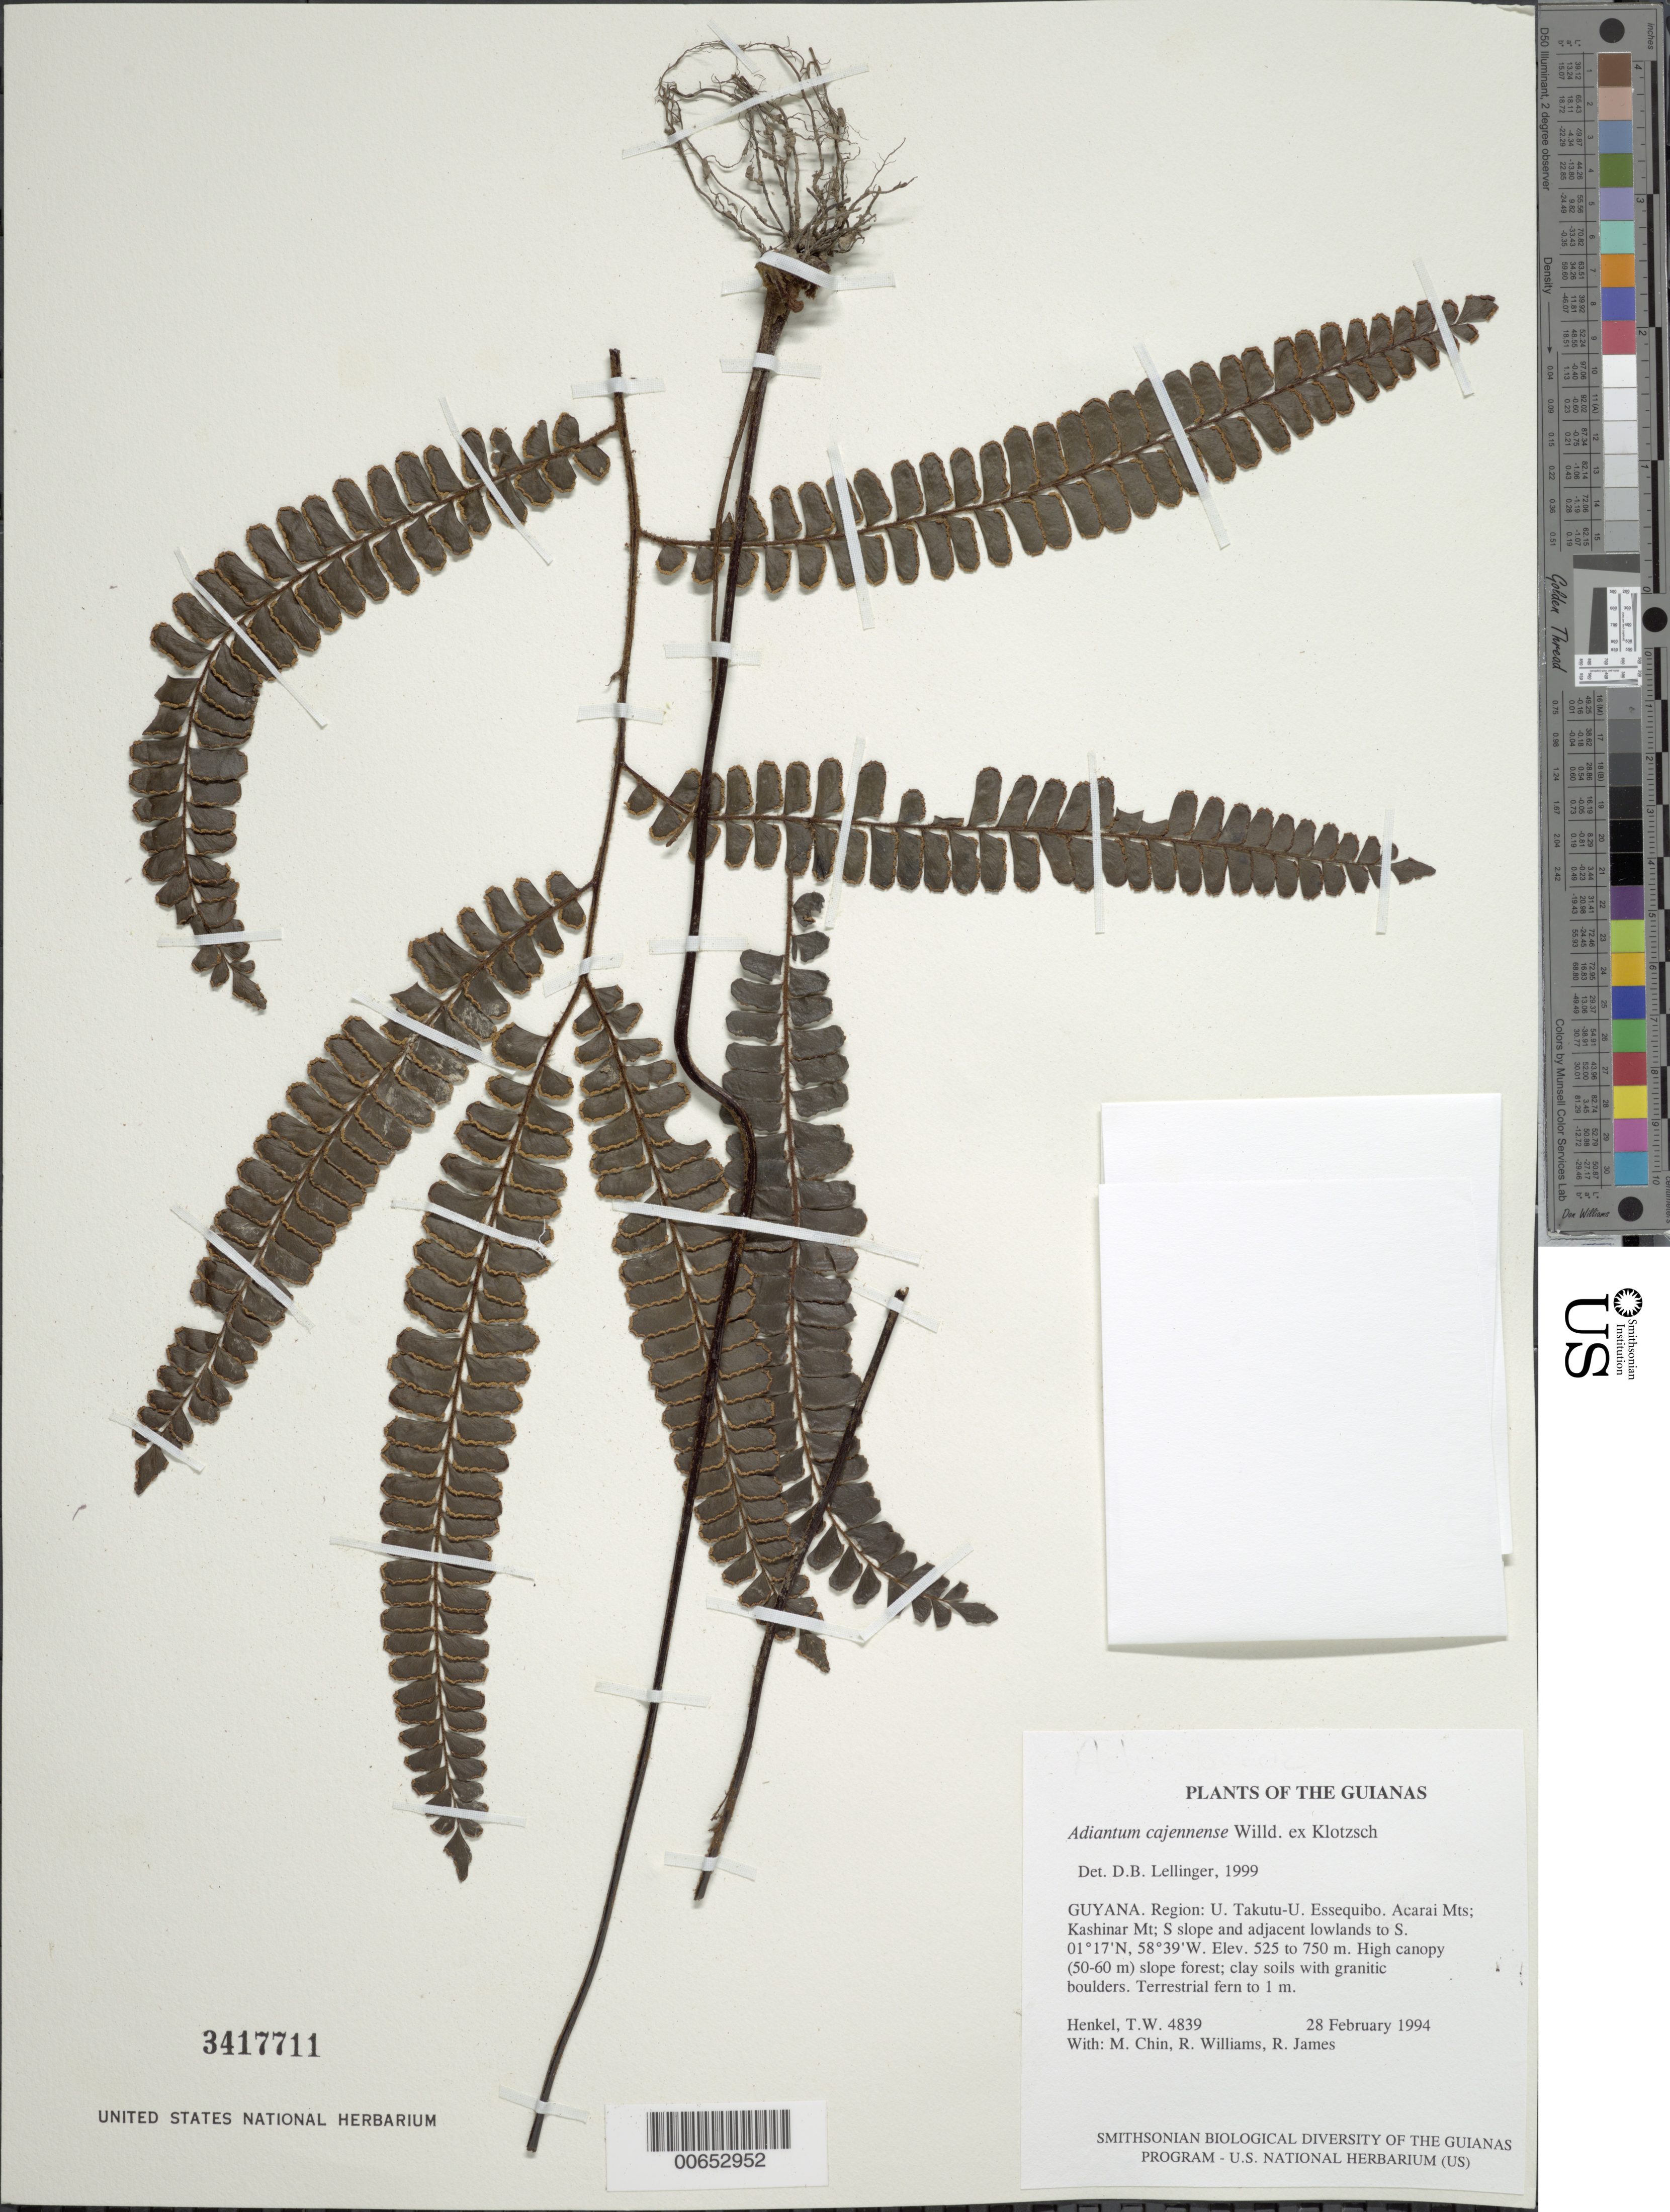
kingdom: Plantae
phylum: Tracheophyta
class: Polypodiopsida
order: Polypodiales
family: Pteridaceae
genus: Adiantum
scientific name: Adiantum cajennense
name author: Willd. ex Klotzsch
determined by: Lellinger, David B., (BOT), Smithsonian Institution - National Museum of Natural History (UNITED STATES)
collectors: T. Henkel, M. Chin, R. Williams & R. James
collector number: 4839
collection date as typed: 28 February 1994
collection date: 1994-02-28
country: Guyana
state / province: U. Takutu-U. Essequibo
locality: Acarai Mts; Kashinar Mt; S slope and adjacent lowlands to S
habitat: High canopy (50-60 m) slope forest; clay soils with granitic boulders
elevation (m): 525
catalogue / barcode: US 3417711